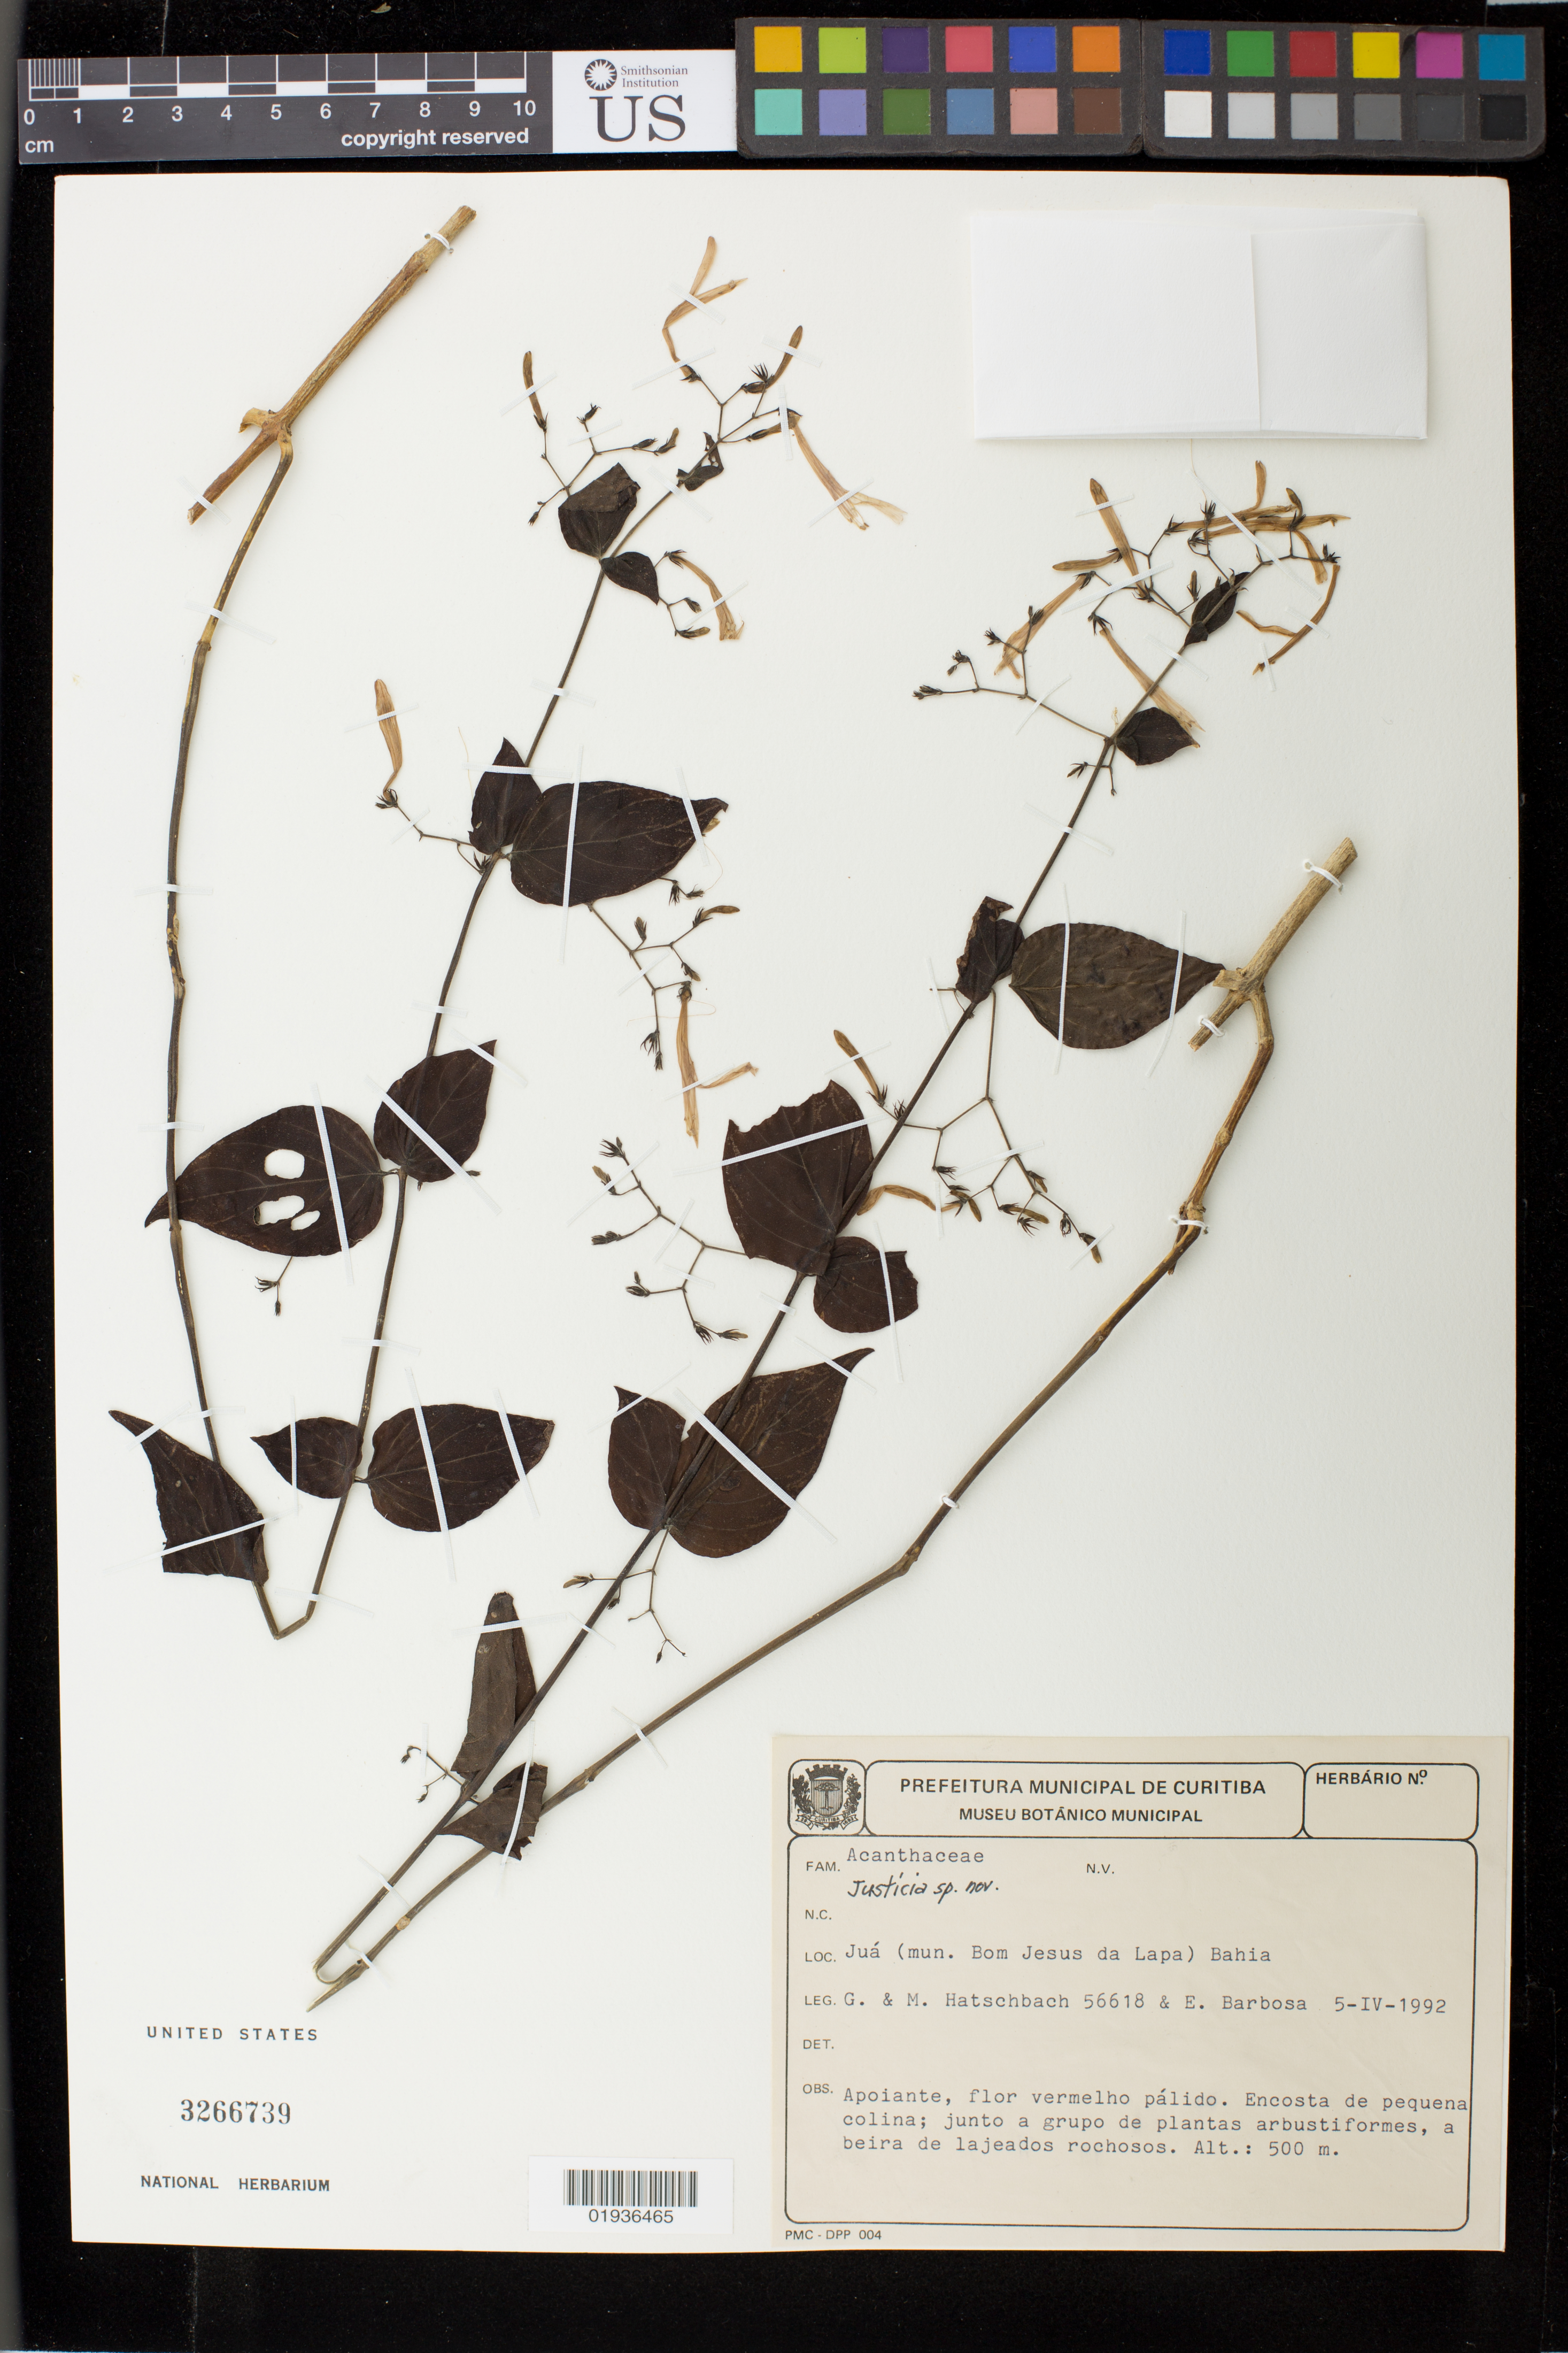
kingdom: Plantae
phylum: Tracheophyta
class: Magnoliopsida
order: Lamiales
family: Acanthaceae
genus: Justicia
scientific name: Justicia sp.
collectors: G. Hatschbach, M. M. Hatschbach & E. L. Barbosa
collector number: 56618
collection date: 1992-04-05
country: Brazil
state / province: Bahia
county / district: Bom Jesus da Lapa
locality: Jua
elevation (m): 500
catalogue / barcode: US 3266739